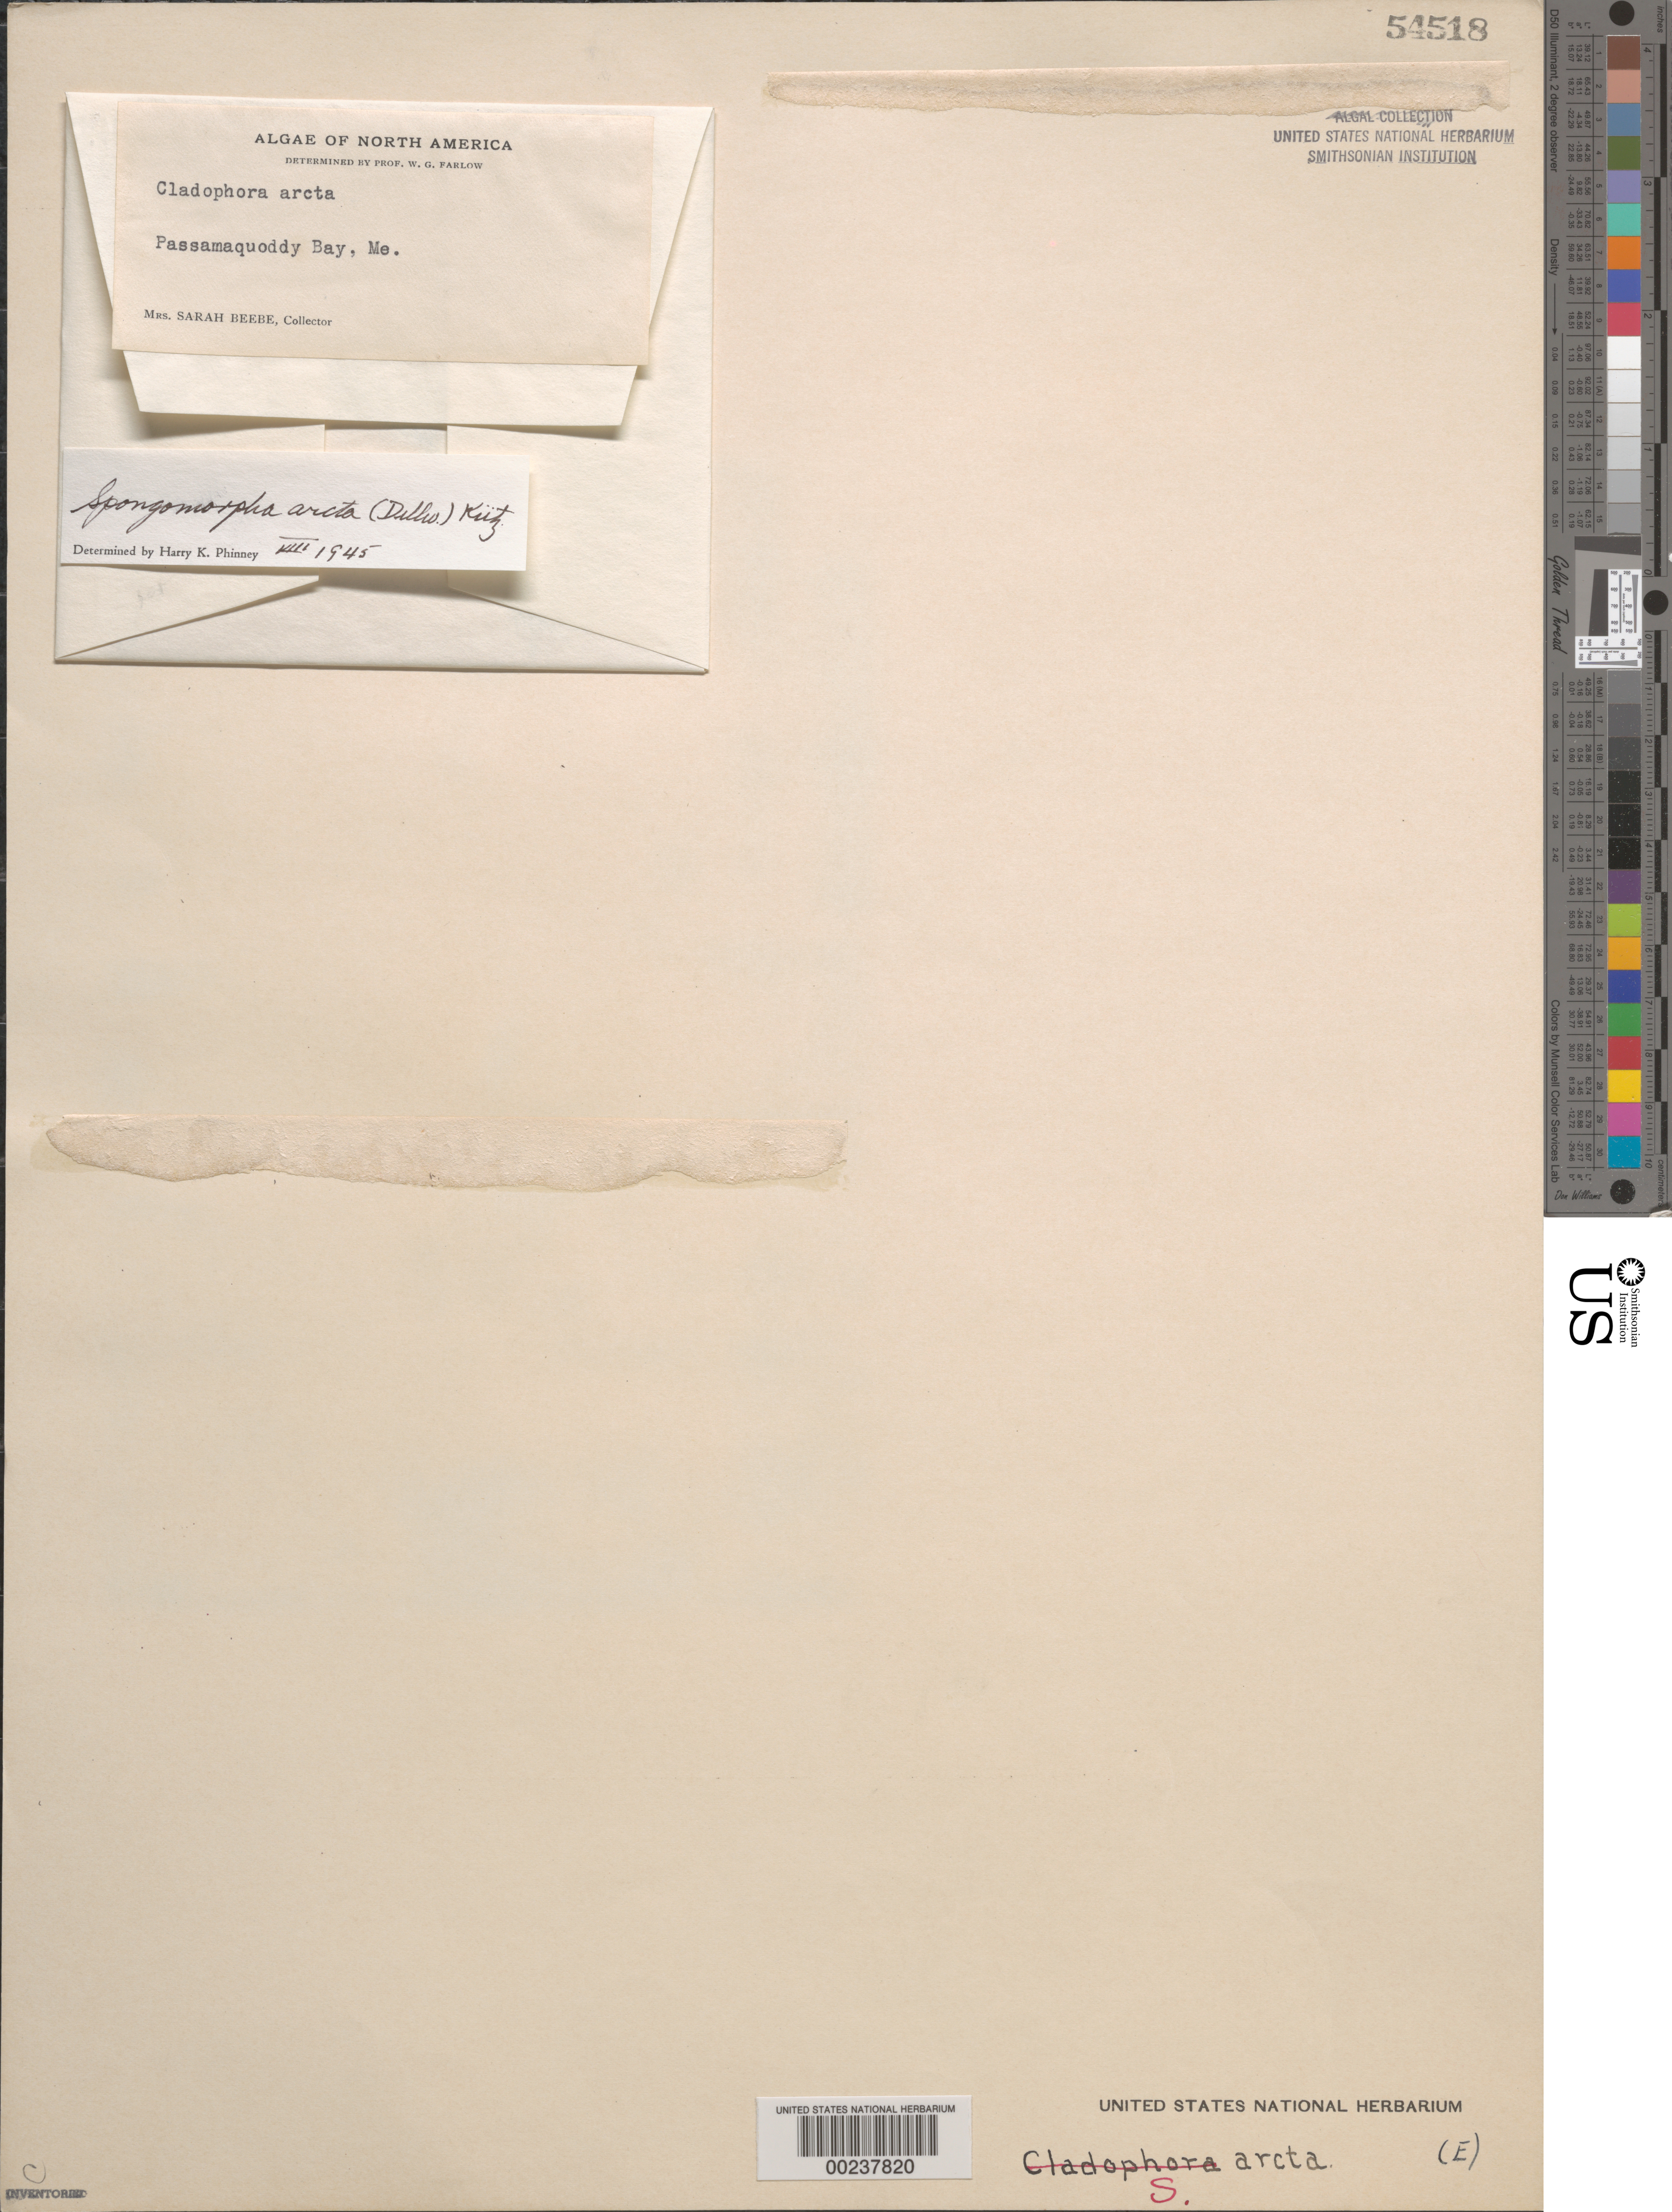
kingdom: Plantae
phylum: Chlorophyta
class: Ulvophyceae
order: Ulotrichales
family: Ulotrichaceae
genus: Acrosiphonia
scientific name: Acrosiphonia arcta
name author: (Dillwyn) Gain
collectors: S. Beebe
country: United States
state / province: Maine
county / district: Washington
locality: Passamaquoddy Bay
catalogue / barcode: US 54518